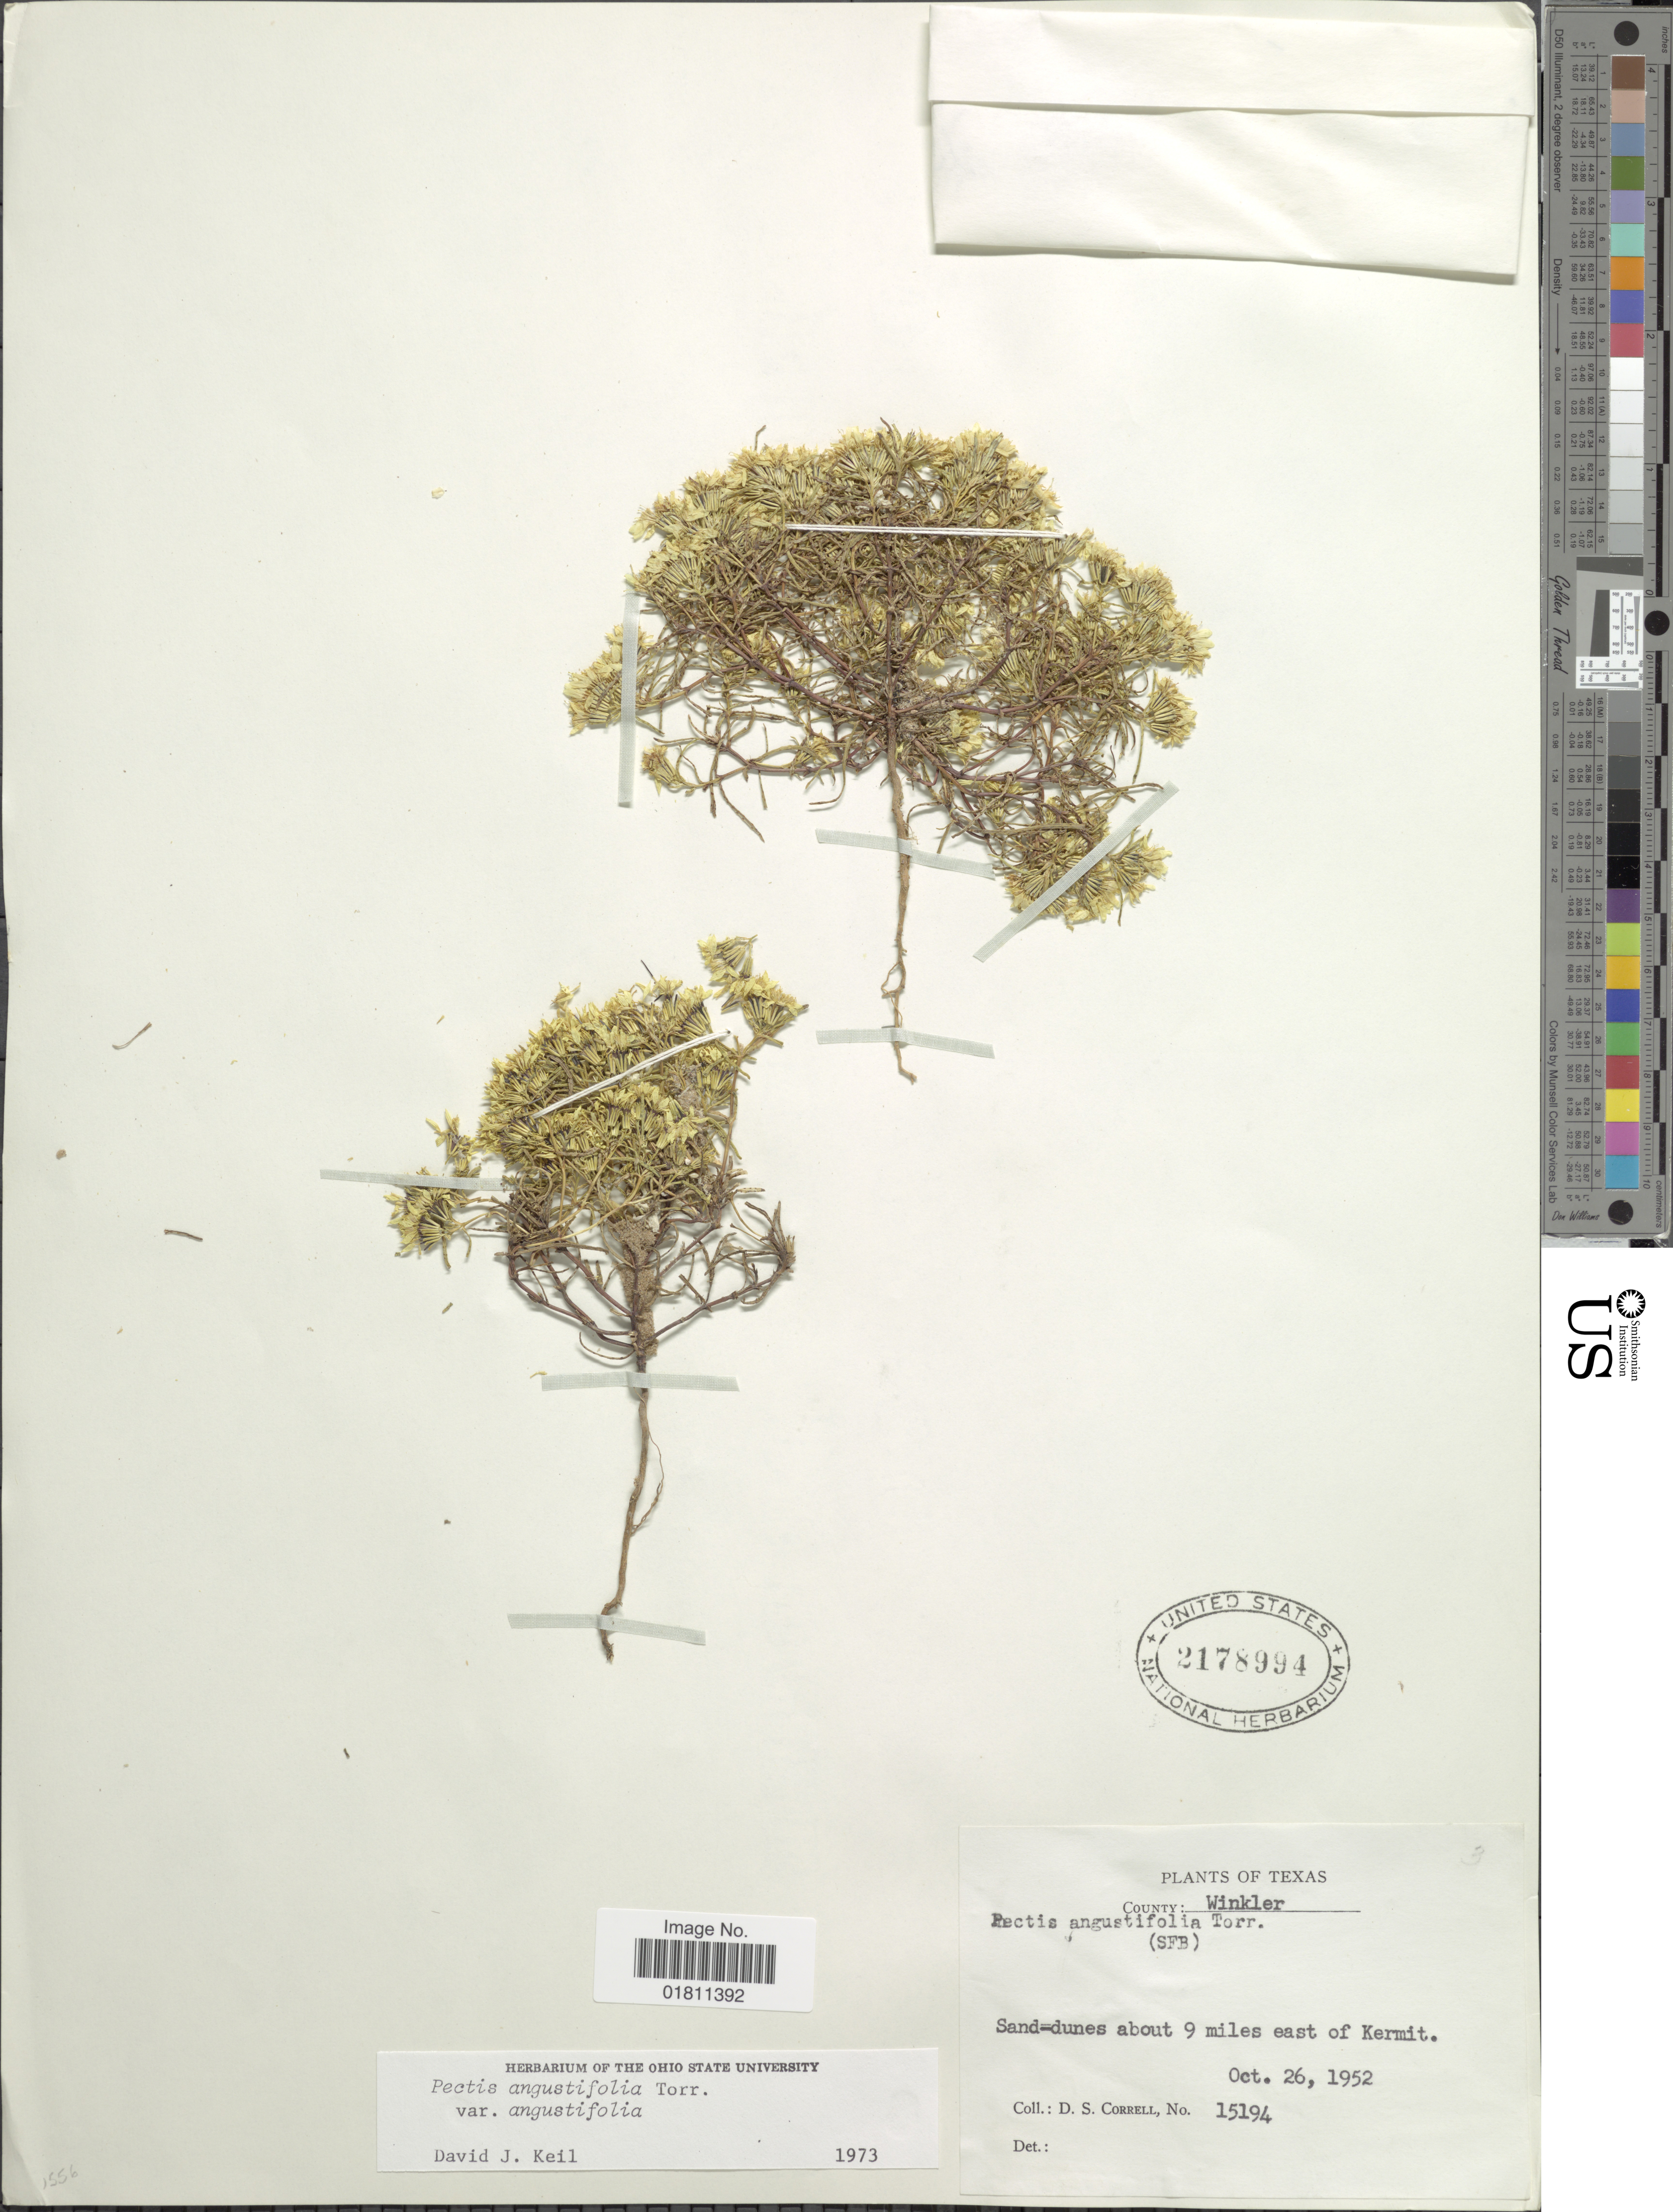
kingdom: Plantae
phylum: Tracheophyta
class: Magnoliopsida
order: Asterales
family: Asteraceae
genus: Pectis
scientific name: Pectis angustifolia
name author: Torr.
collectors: D. S. Correll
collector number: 15194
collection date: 1952-10-26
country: United States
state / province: Texas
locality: County Winkler. Sand-dunes about 9 miles east of Kermit.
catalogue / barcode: US 2178994